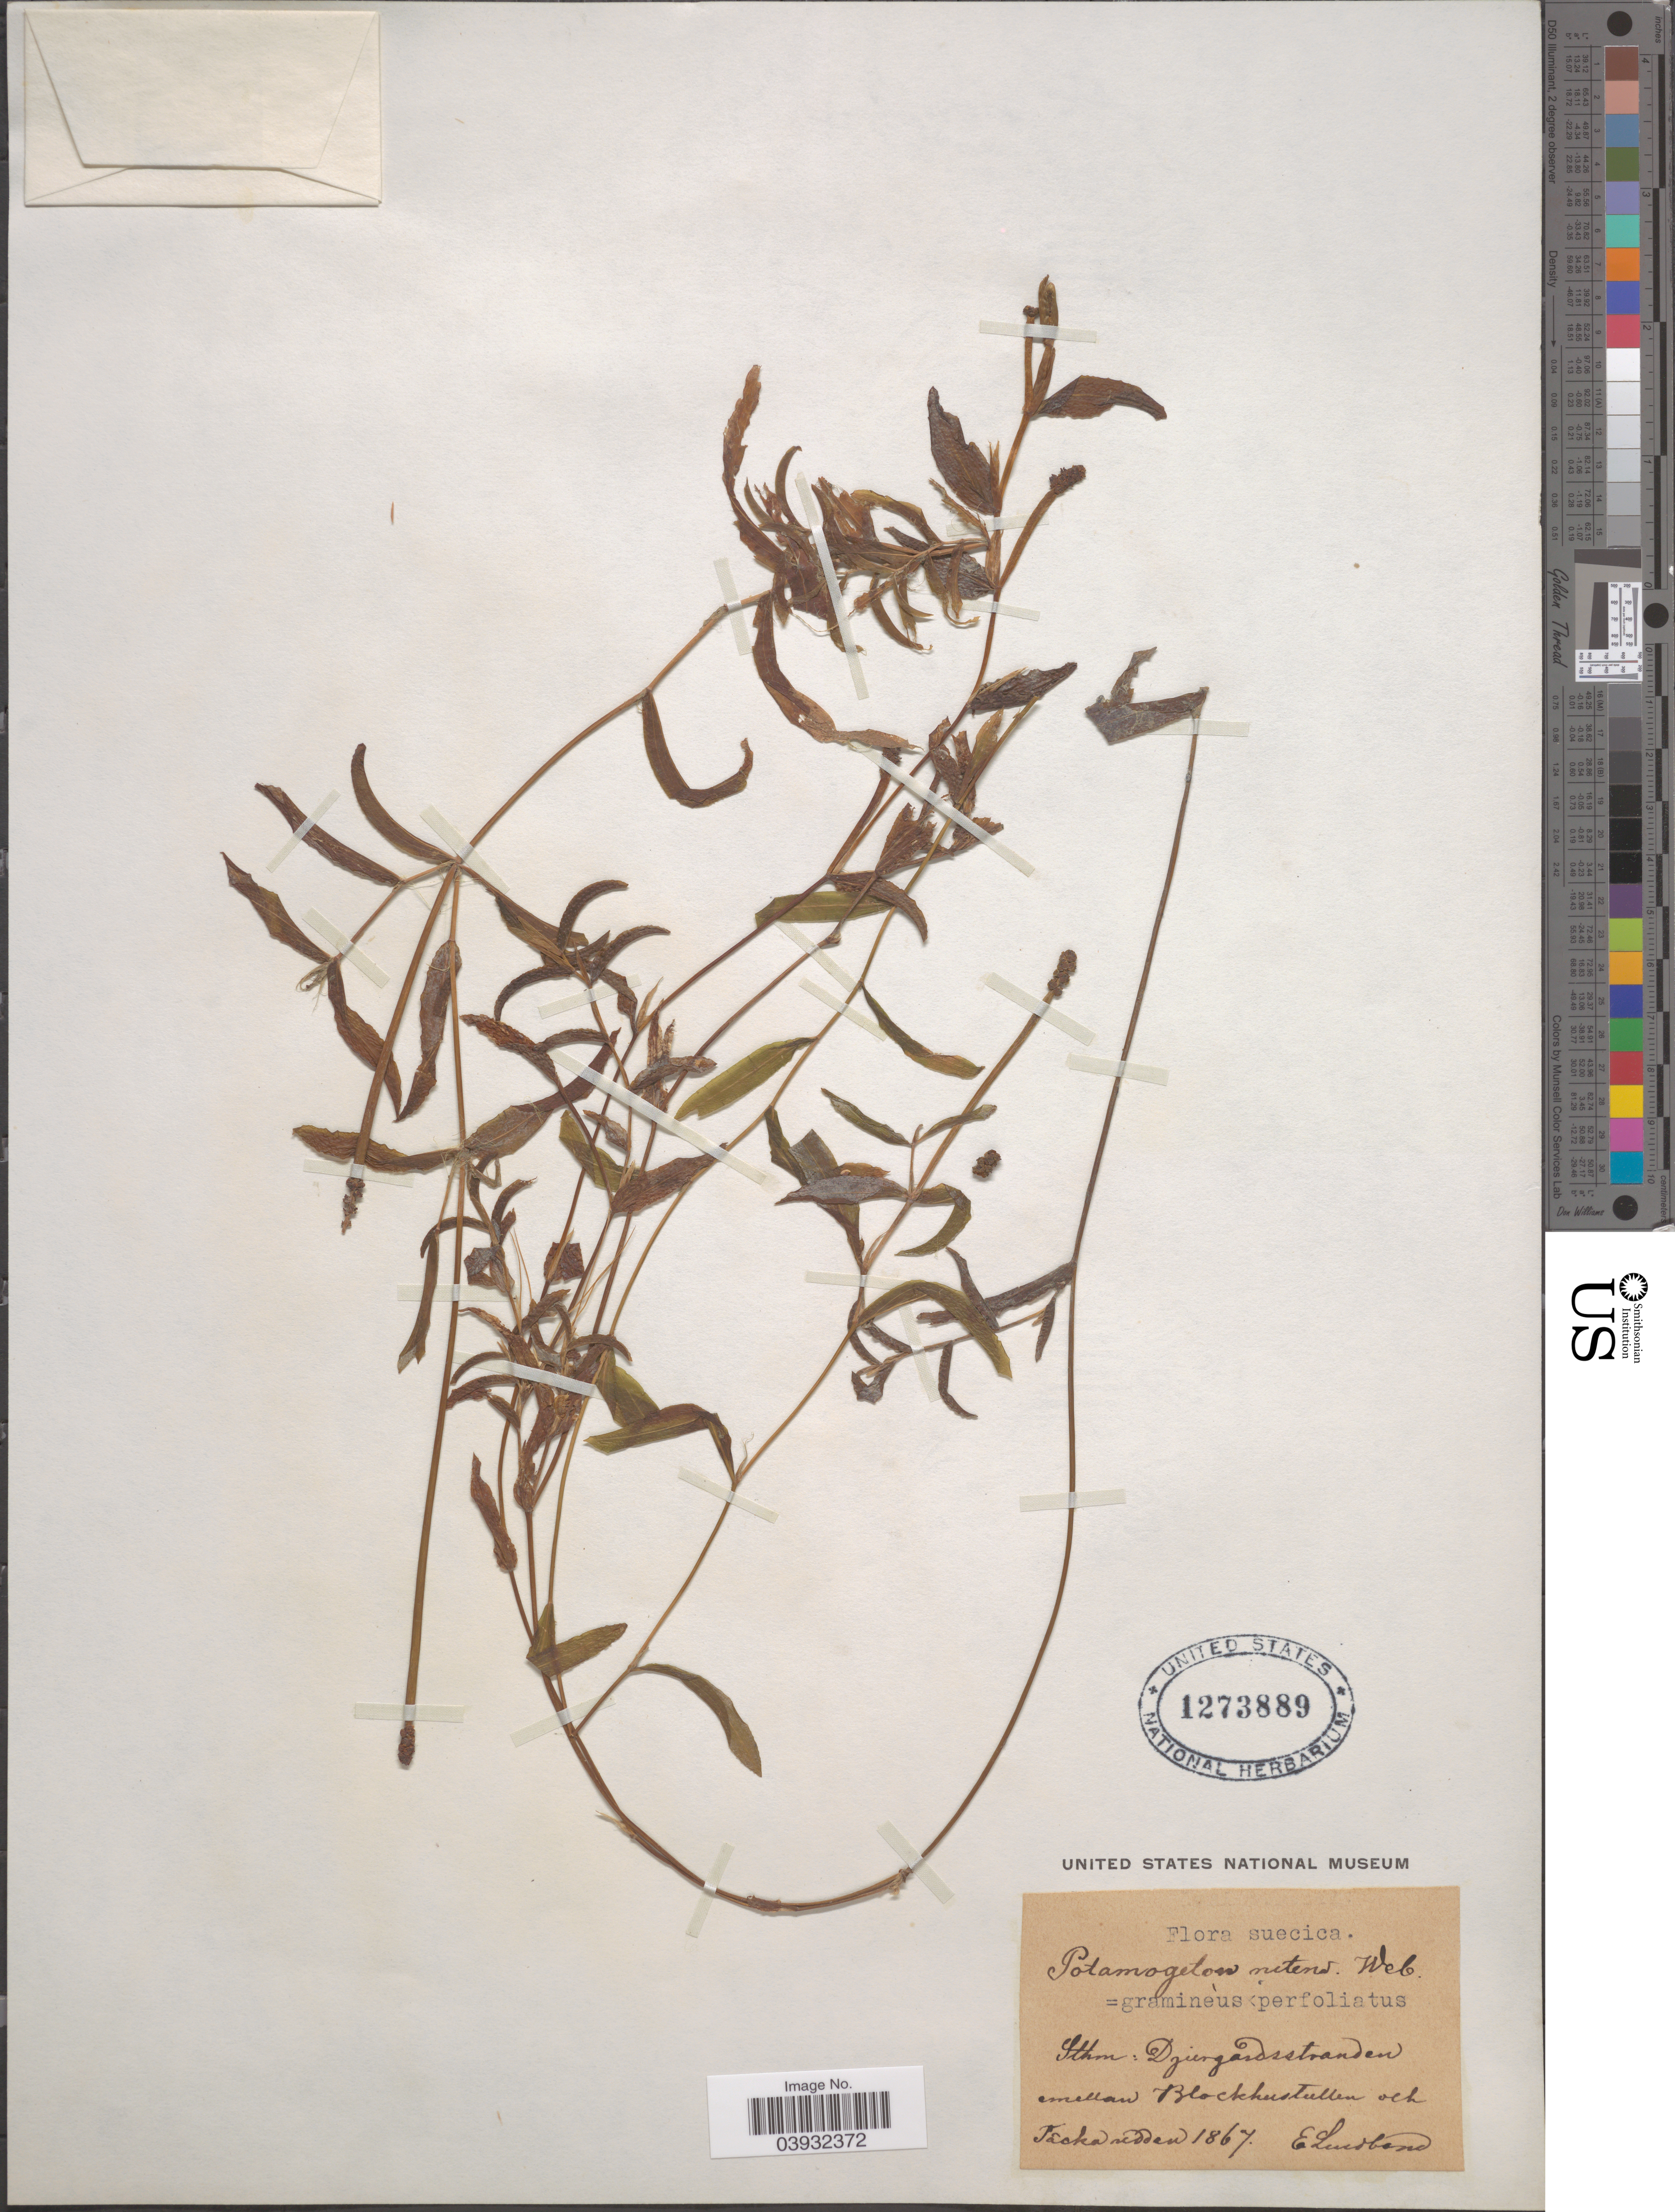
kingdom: Plantae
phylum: Tracheophyta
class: Liliopsida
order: Alismatales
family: Potamogetonaceae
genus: Potamogeton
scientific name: Potamogeton nitens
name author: Willd. ex Cham. & Schltdl.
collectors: E. Lundbond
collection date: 1867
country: Sweden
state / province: Stockholm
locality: Suecica. Sthm: Djurgardsstranden mellan Blockhusudden och Tacka redden [interpreted].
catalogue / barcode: US 1273889